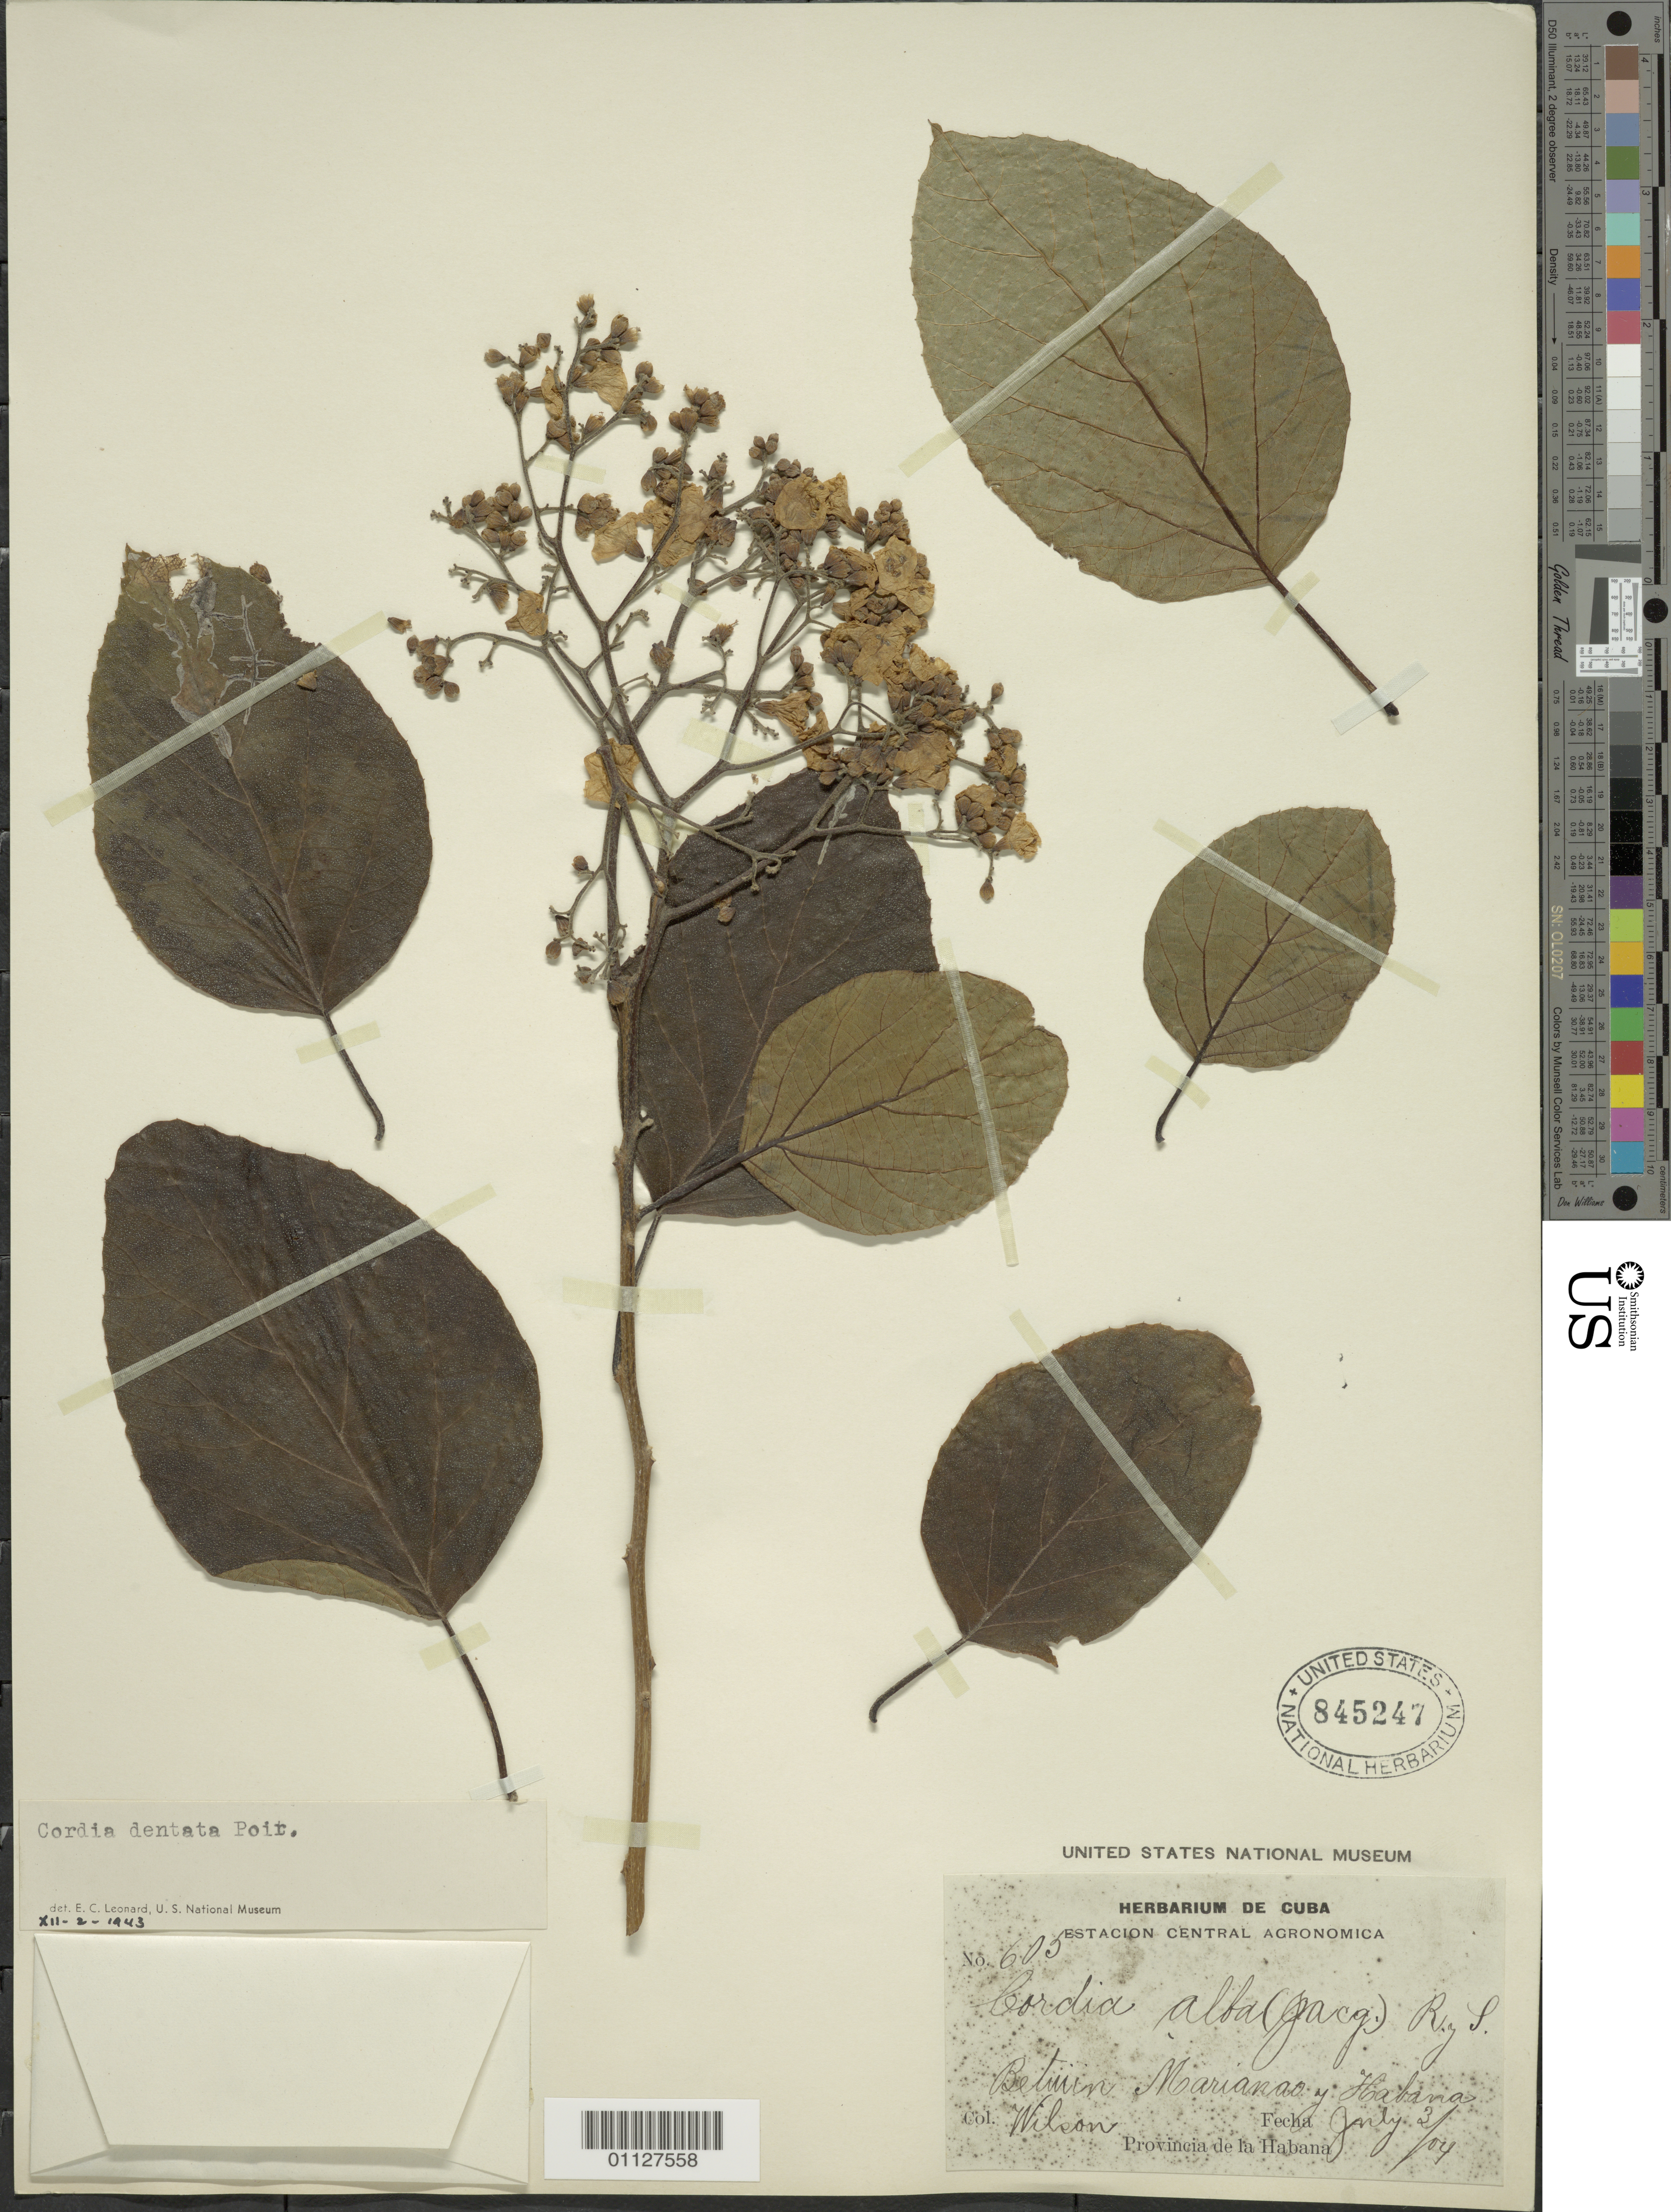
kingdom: Plantae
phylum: Tracheophyta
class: Magnoliopsida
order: Boraginales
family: Cordiaceae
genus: Cordia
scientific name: Cordia dentata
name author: Poir.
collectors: -- Wilson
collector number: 605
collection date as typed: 03 Jul 1904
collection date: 1904-07-03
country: Cuba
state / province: La Habana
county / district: Municipio Boyeros and Marianao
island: Cuba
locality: Between Marianao and Habana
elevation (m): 65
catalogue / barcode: US 845247